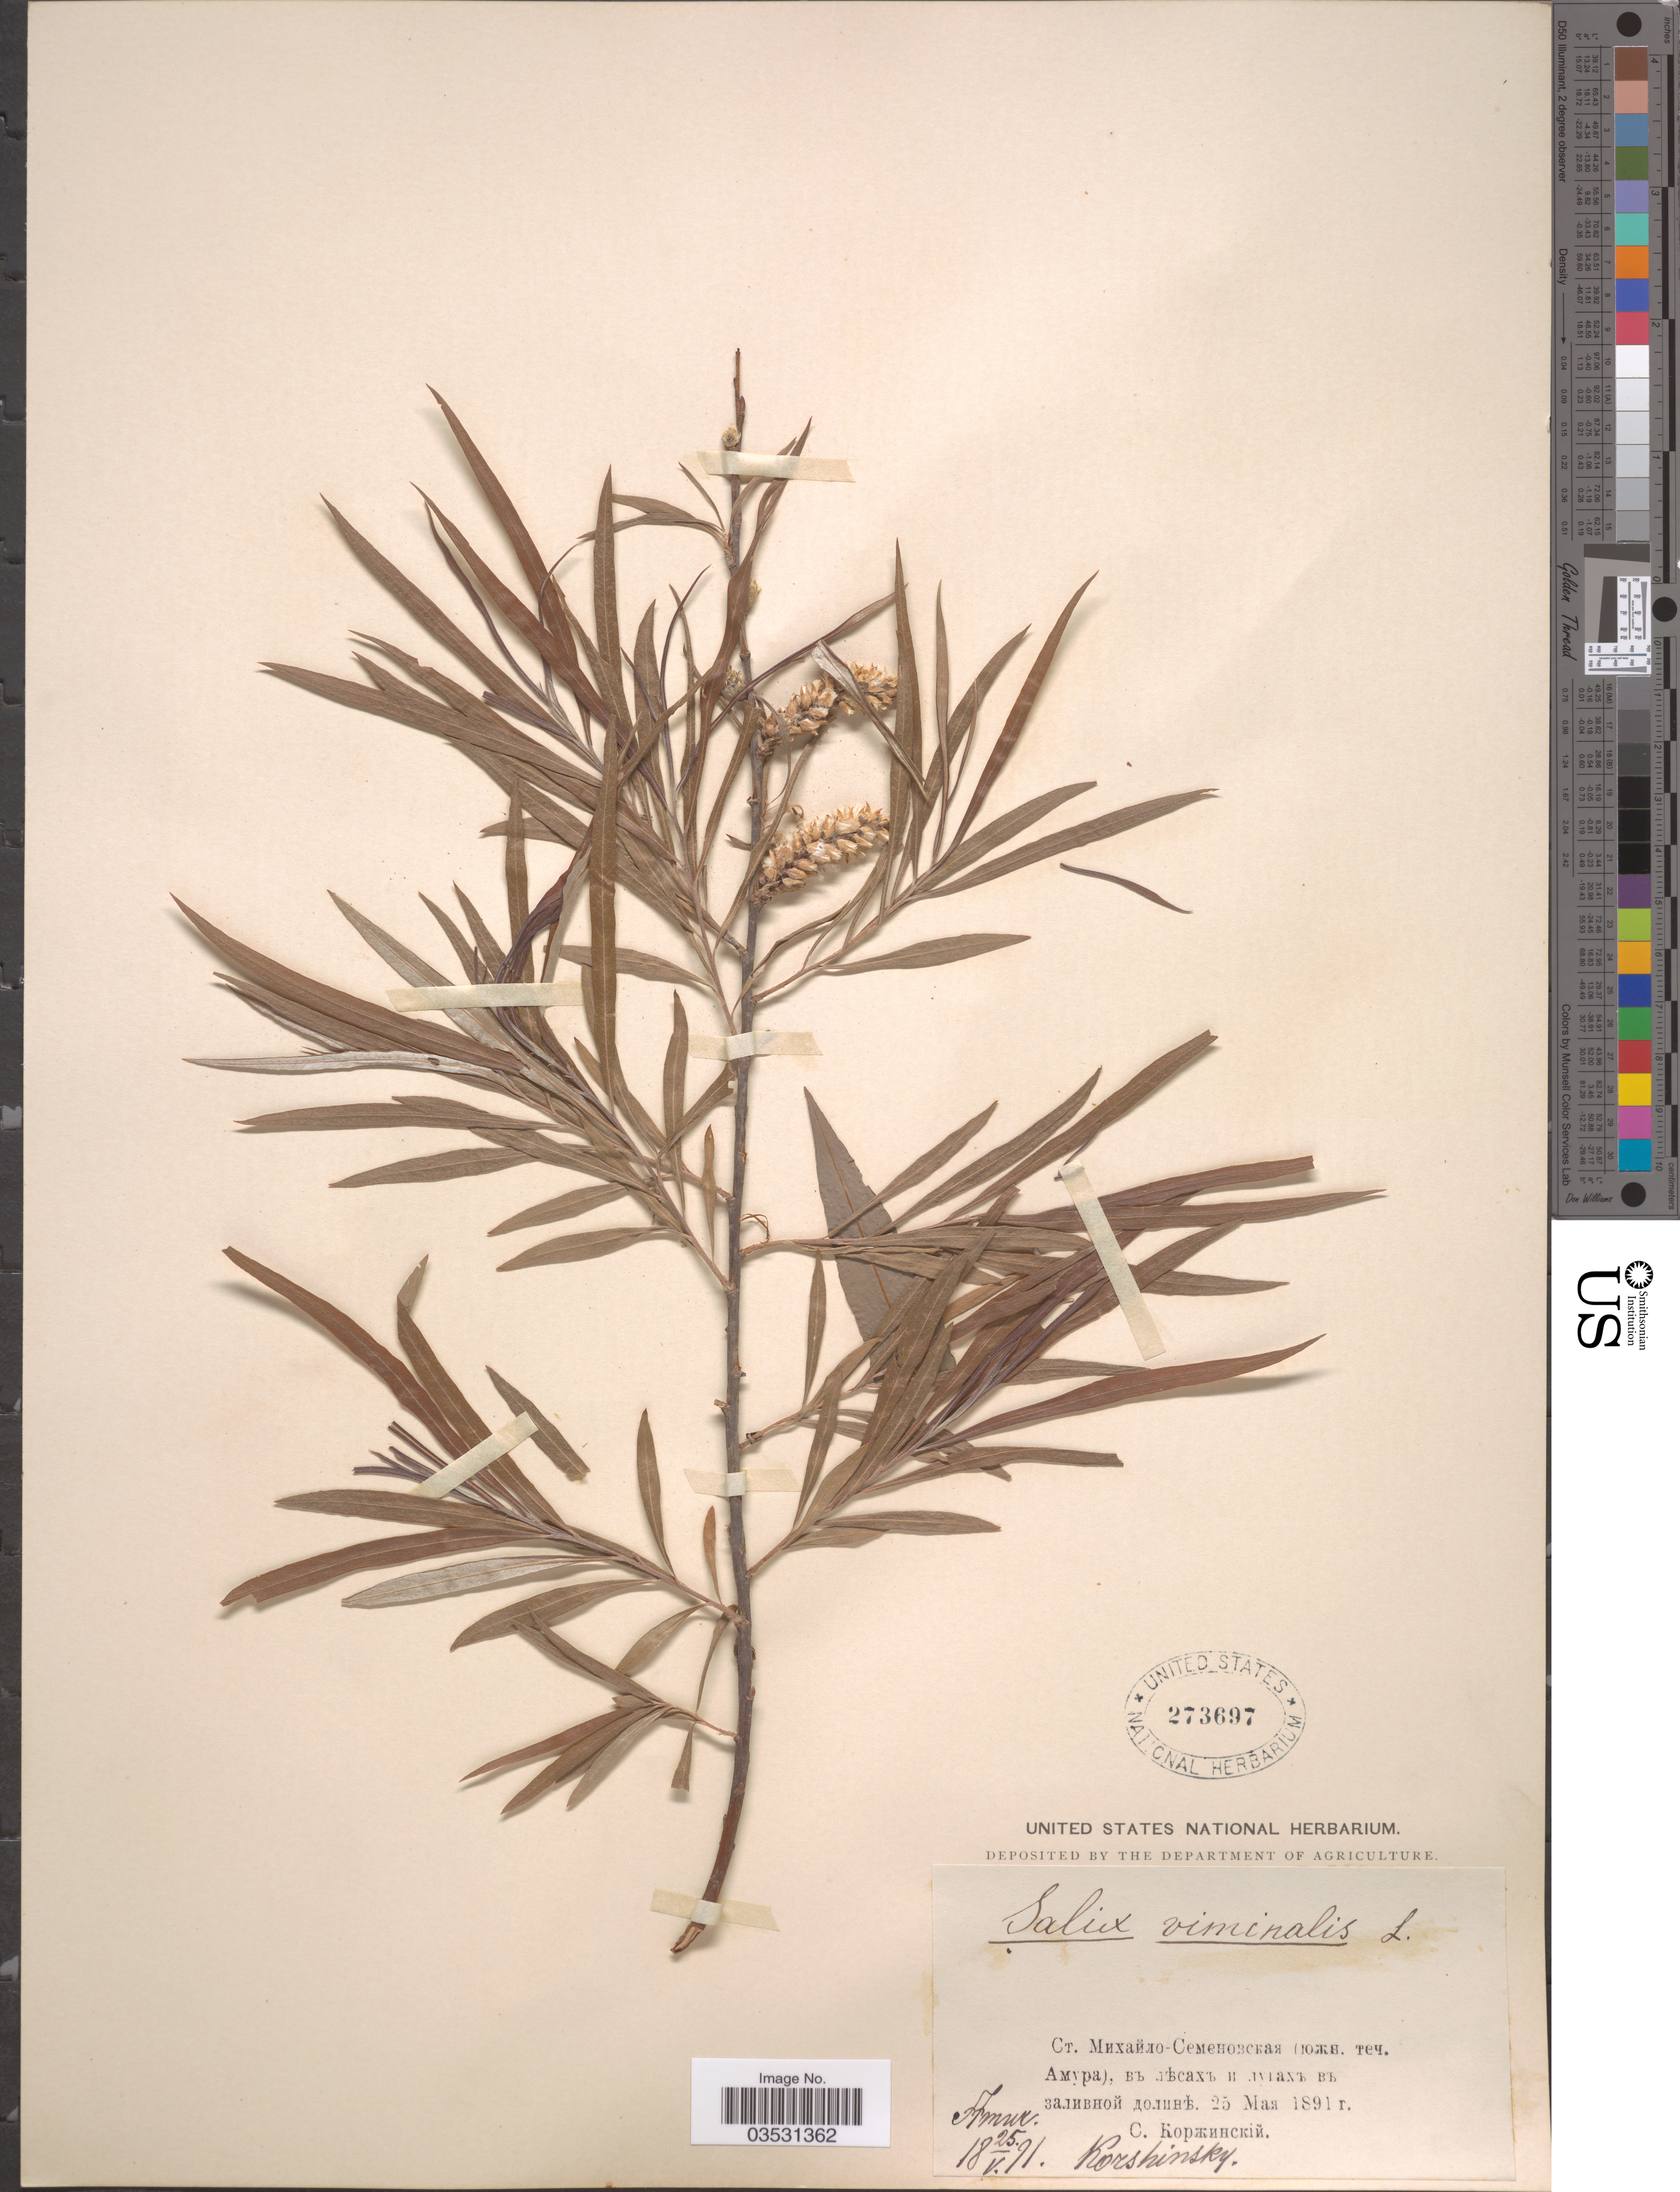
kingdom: Plantae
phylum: Tracheophyta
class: Magnoliopsida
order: Malpighiales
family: Salicaceae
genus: Salix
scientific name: Salix viminalis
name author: L.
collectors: S. Korzhinskiy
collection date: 1891-05-25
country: Russian Federation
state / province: Amur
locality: Mikhaylo-Semenovskiy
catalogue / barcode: US 273697